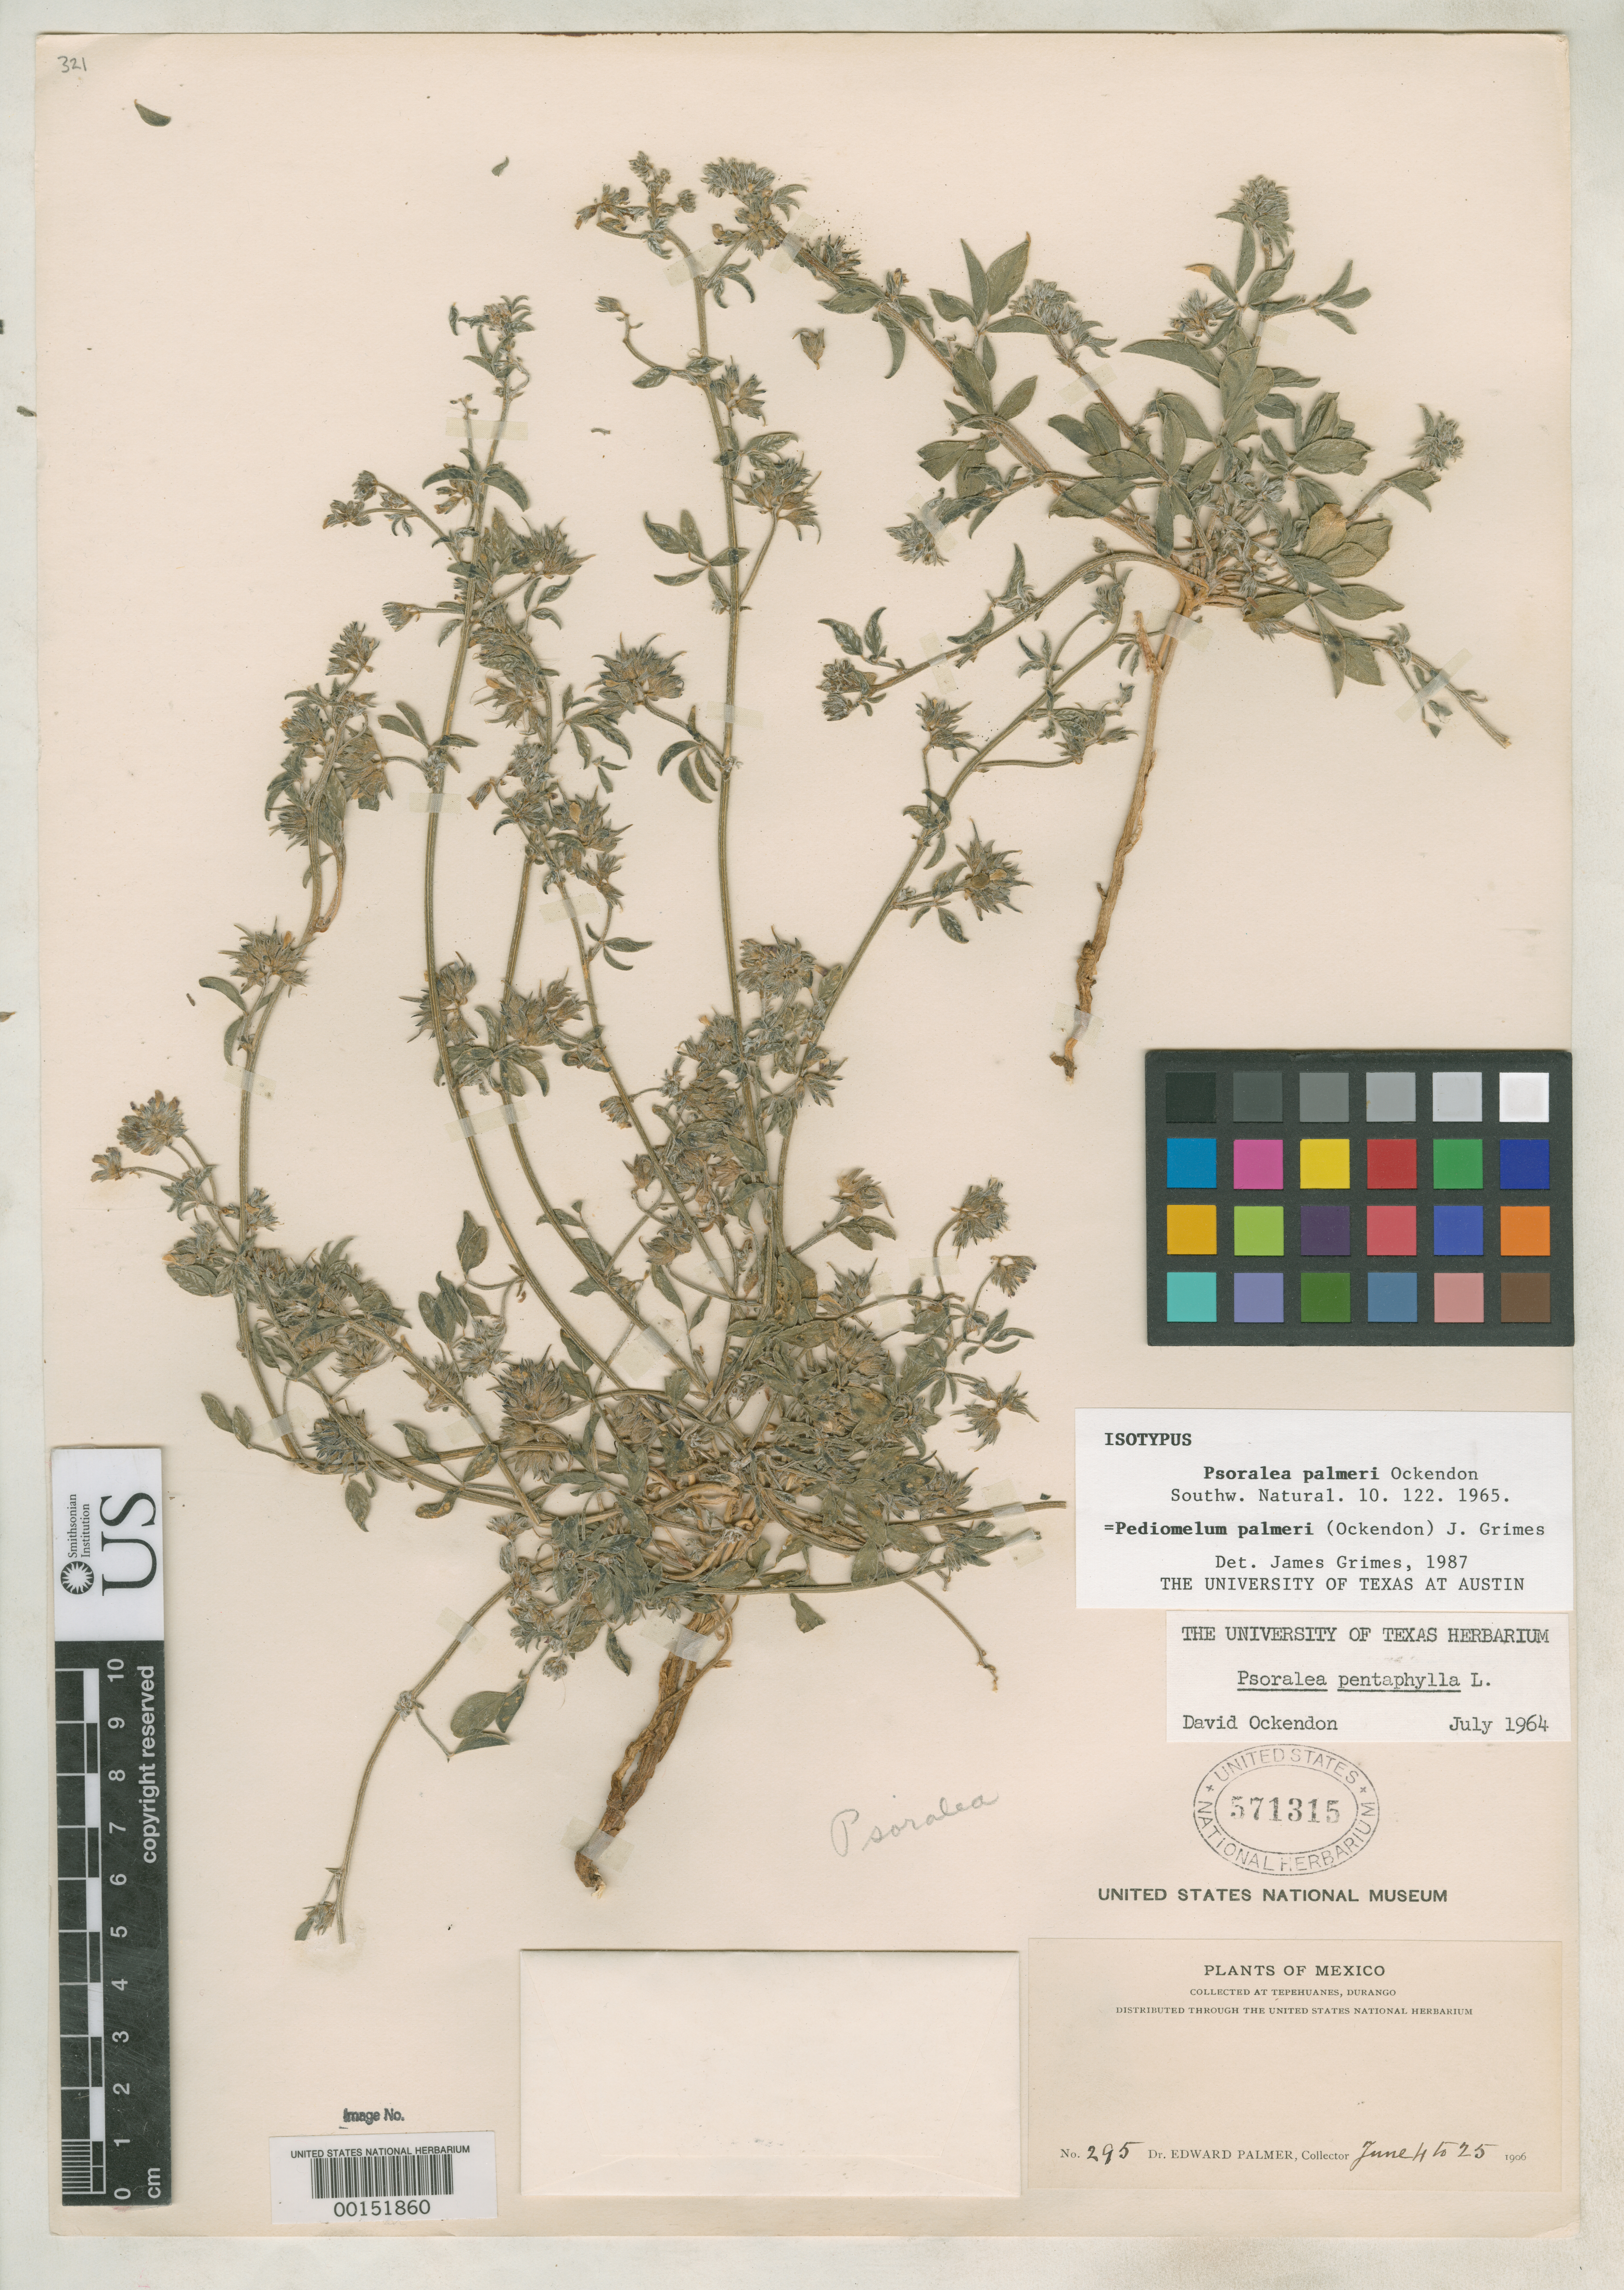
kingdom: Plantae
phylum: Tracheophyta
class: Magnoliopsida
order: Fabales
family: Fabaceae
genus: Psoralea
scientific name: Psoralea palmeri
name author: Ockendon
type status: Isotype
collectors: E. Palmer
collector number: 295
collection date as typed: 04 Jun 1906 to 25 Jun 1906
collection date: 1906-06-04/1906-06-25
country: Mexico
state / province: Durango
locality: Tepehuanes.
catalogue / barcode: US 571315